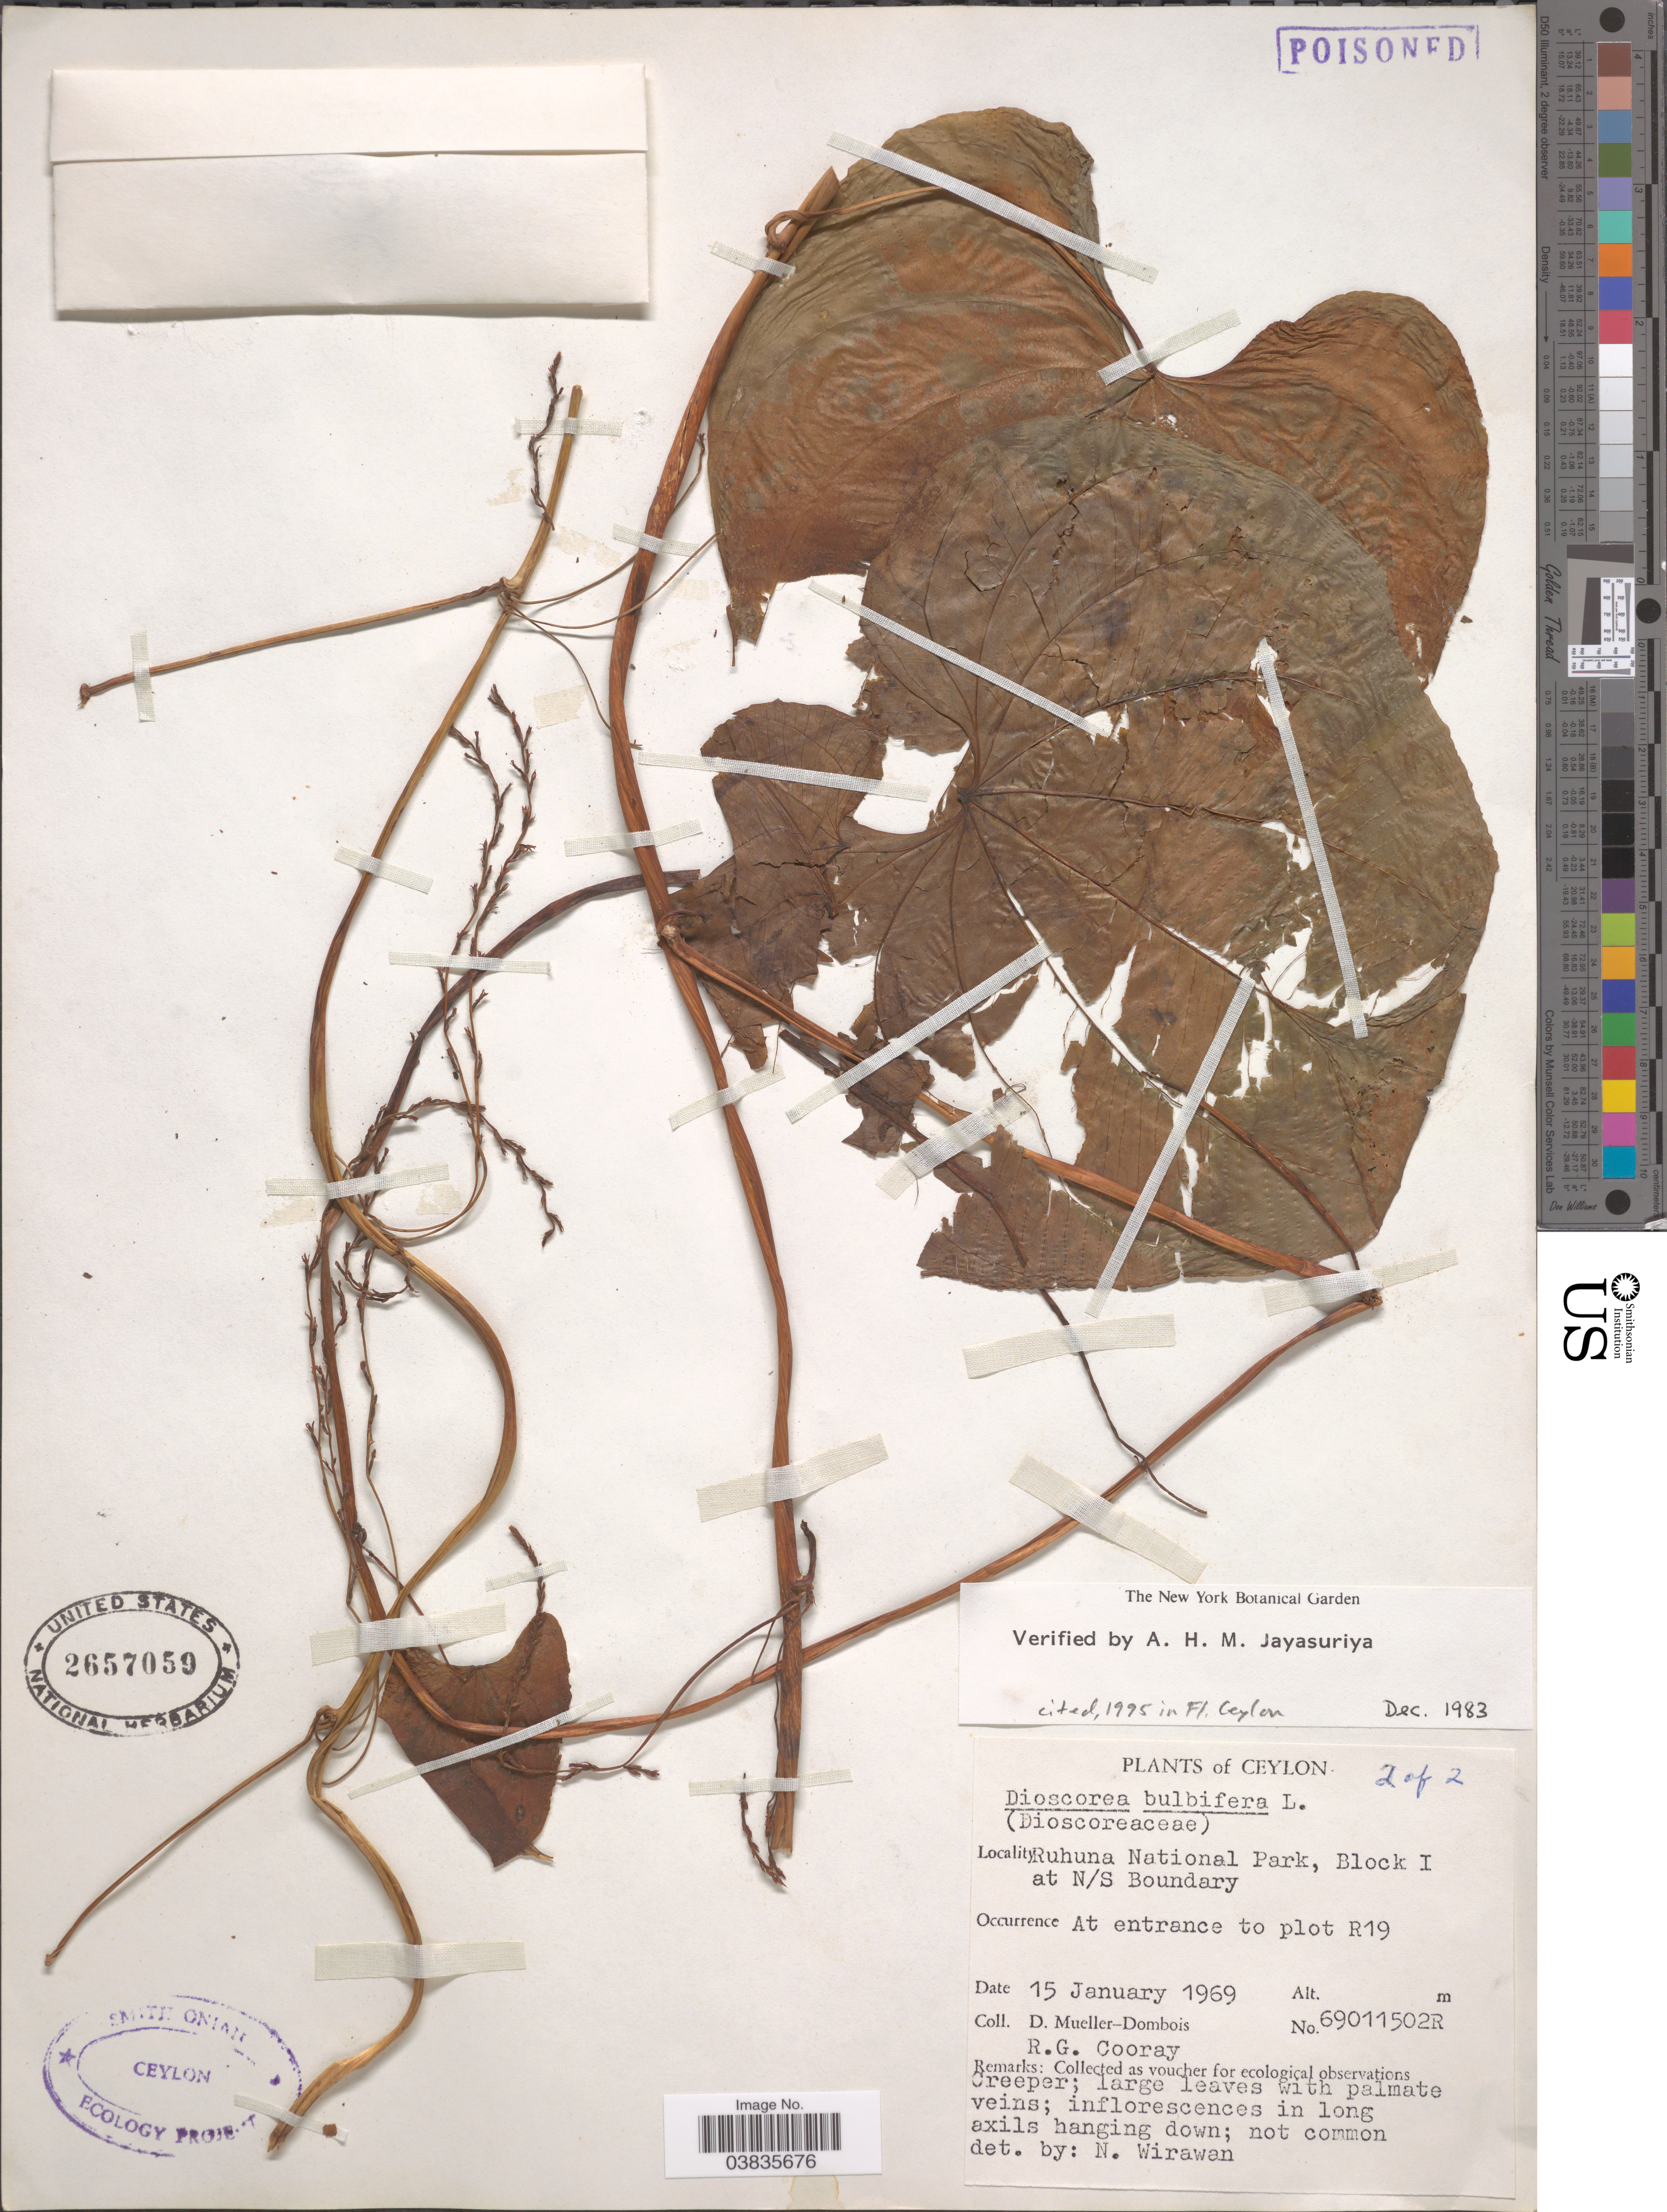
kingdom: Plantae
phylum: Tracheophyta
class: Liliopsida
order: Dioscoreales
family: Dioscoreaceae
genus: Dioscorea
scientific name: Dioscorea bulbifera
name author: L.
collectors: D. Mueller-Dombois & R. Cooray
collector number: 69011502R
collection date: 1969-01-15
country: Sri Lanka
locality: Ceylon. Ruhuna National Park, Block I at N/S Boundary. At entrance to plot R19.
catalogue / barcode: US 2657059